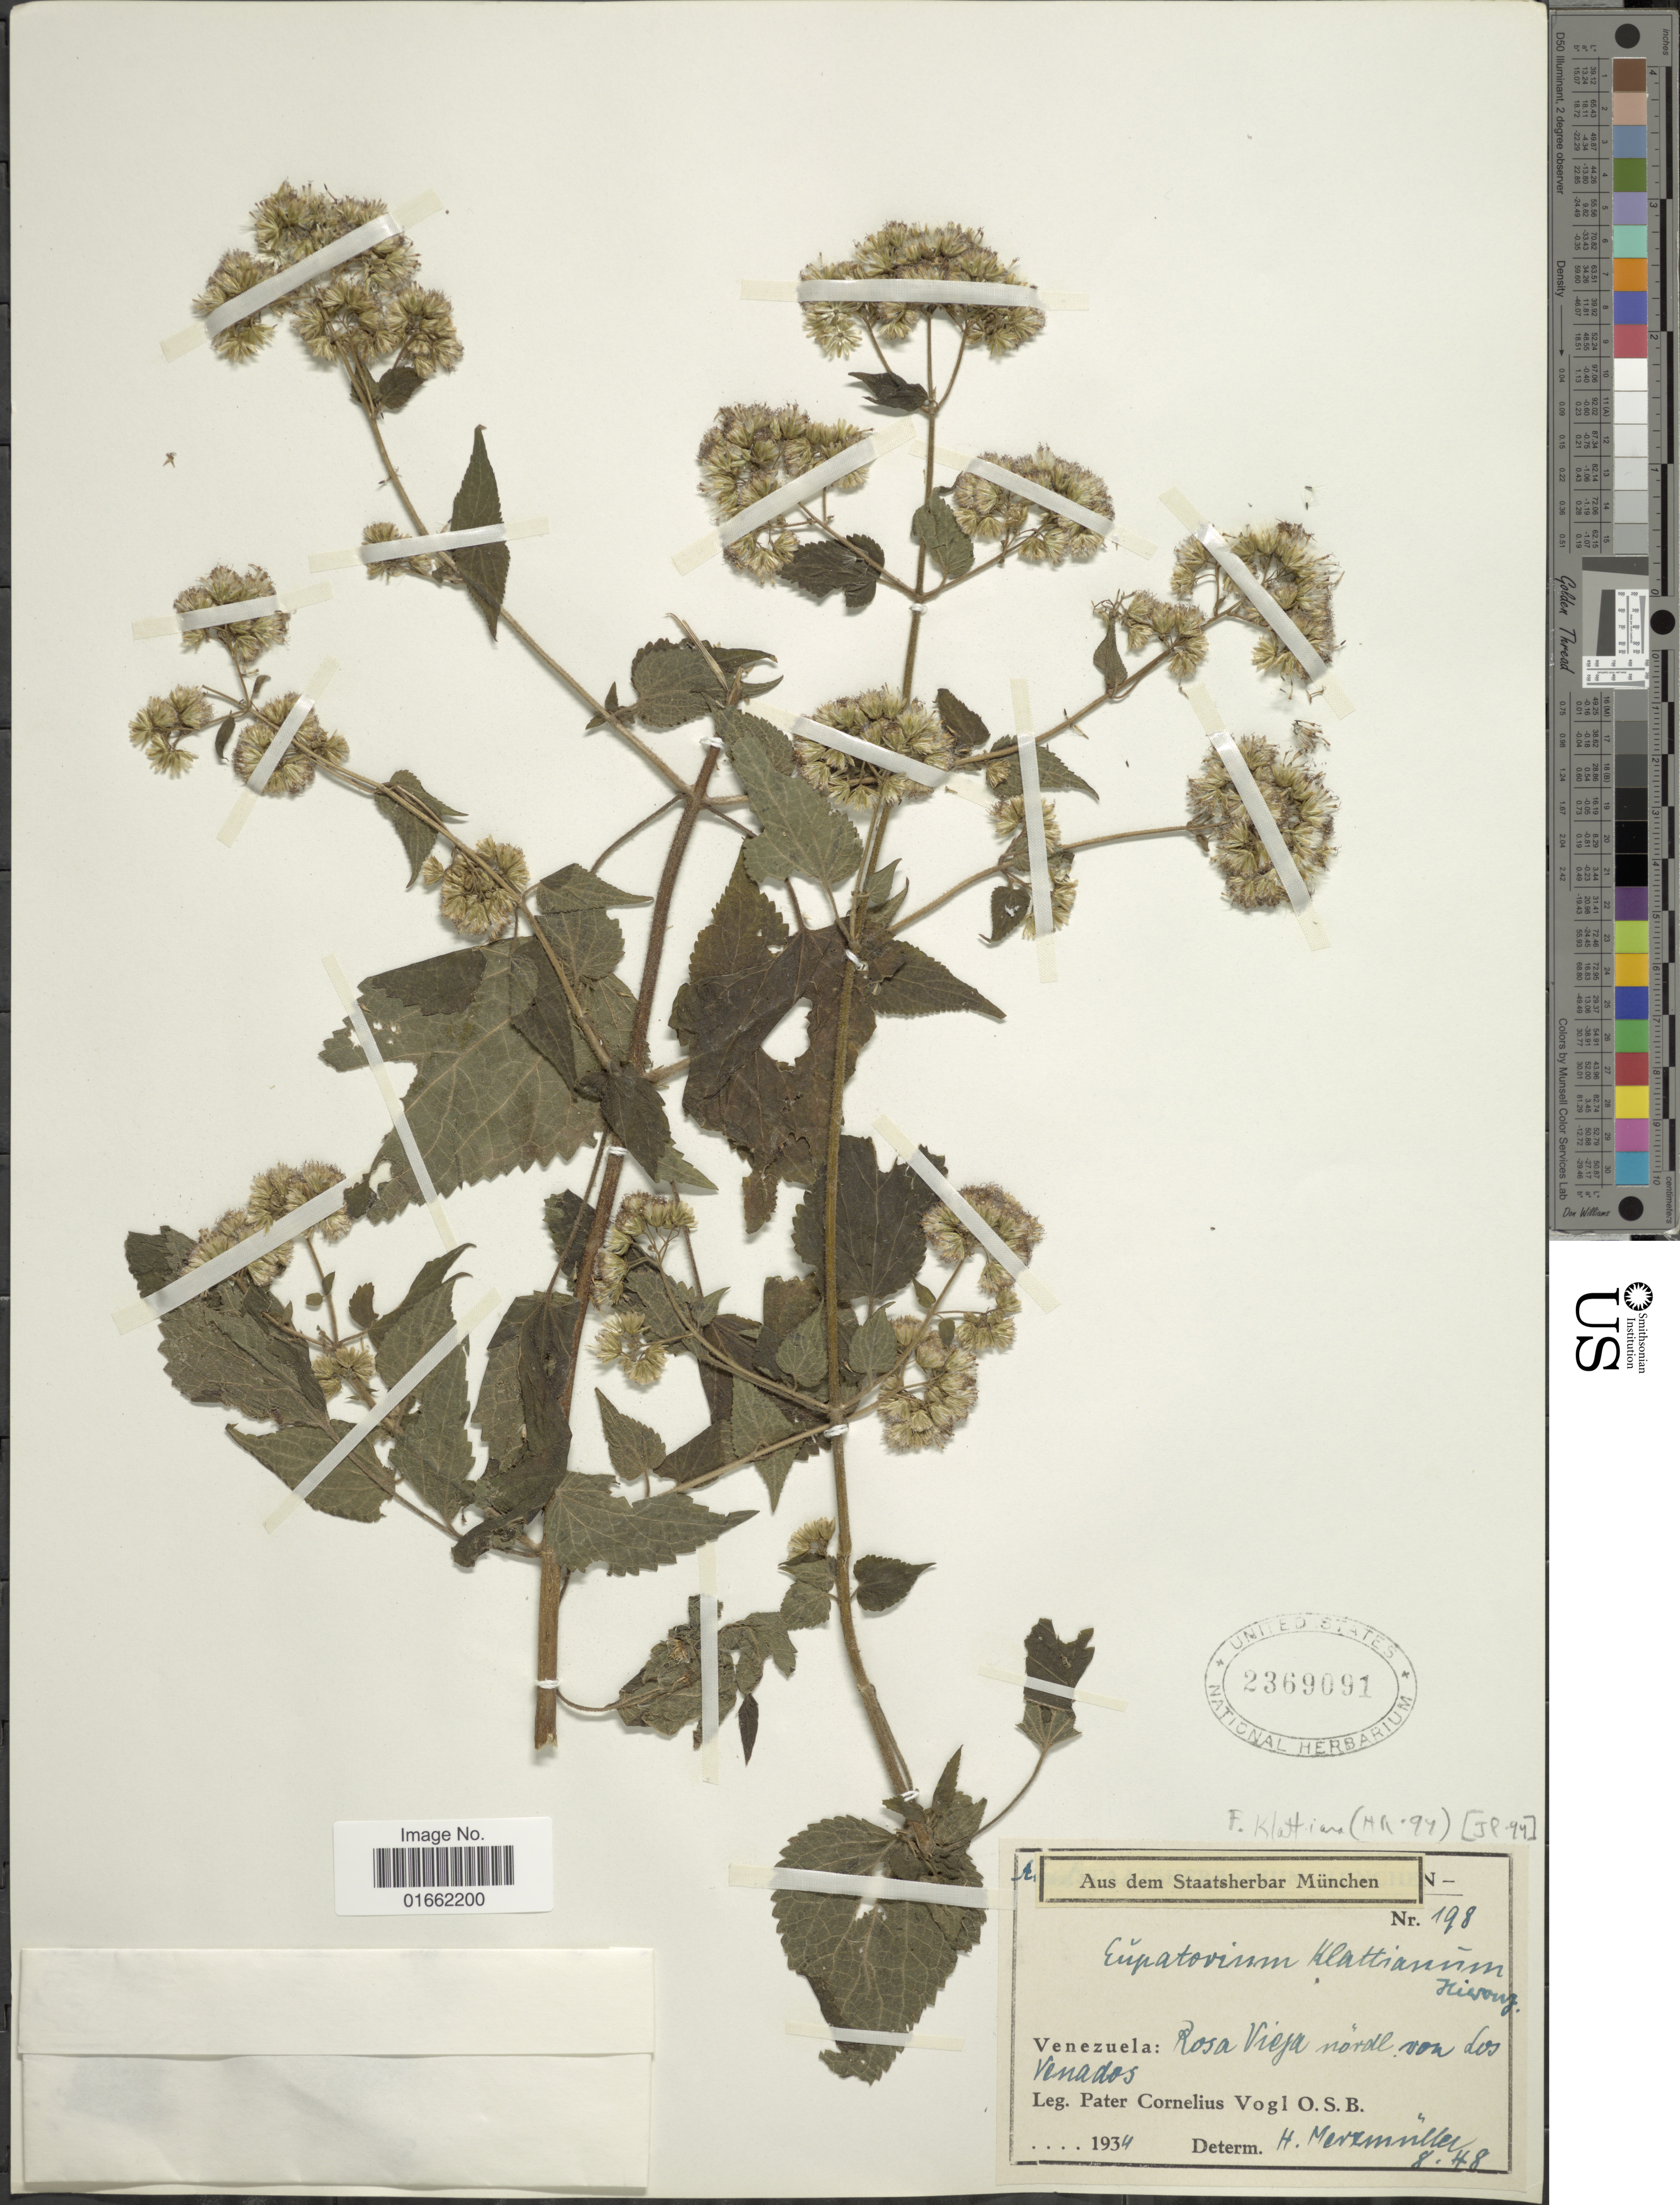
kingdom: Plantae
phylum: Tracheophyta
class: Magnoliopsida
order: Asterales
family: Asteraceae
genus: Fleischmannia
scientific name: Fleischmannia klattiana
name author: (Hieron.) R.M. King & H. Rob.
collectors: P. C. Vogl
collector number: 198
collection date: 1934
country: Venezuela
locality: Venezuela: Rosa Vieja nörde von Los Venados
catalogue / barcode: US 2369091